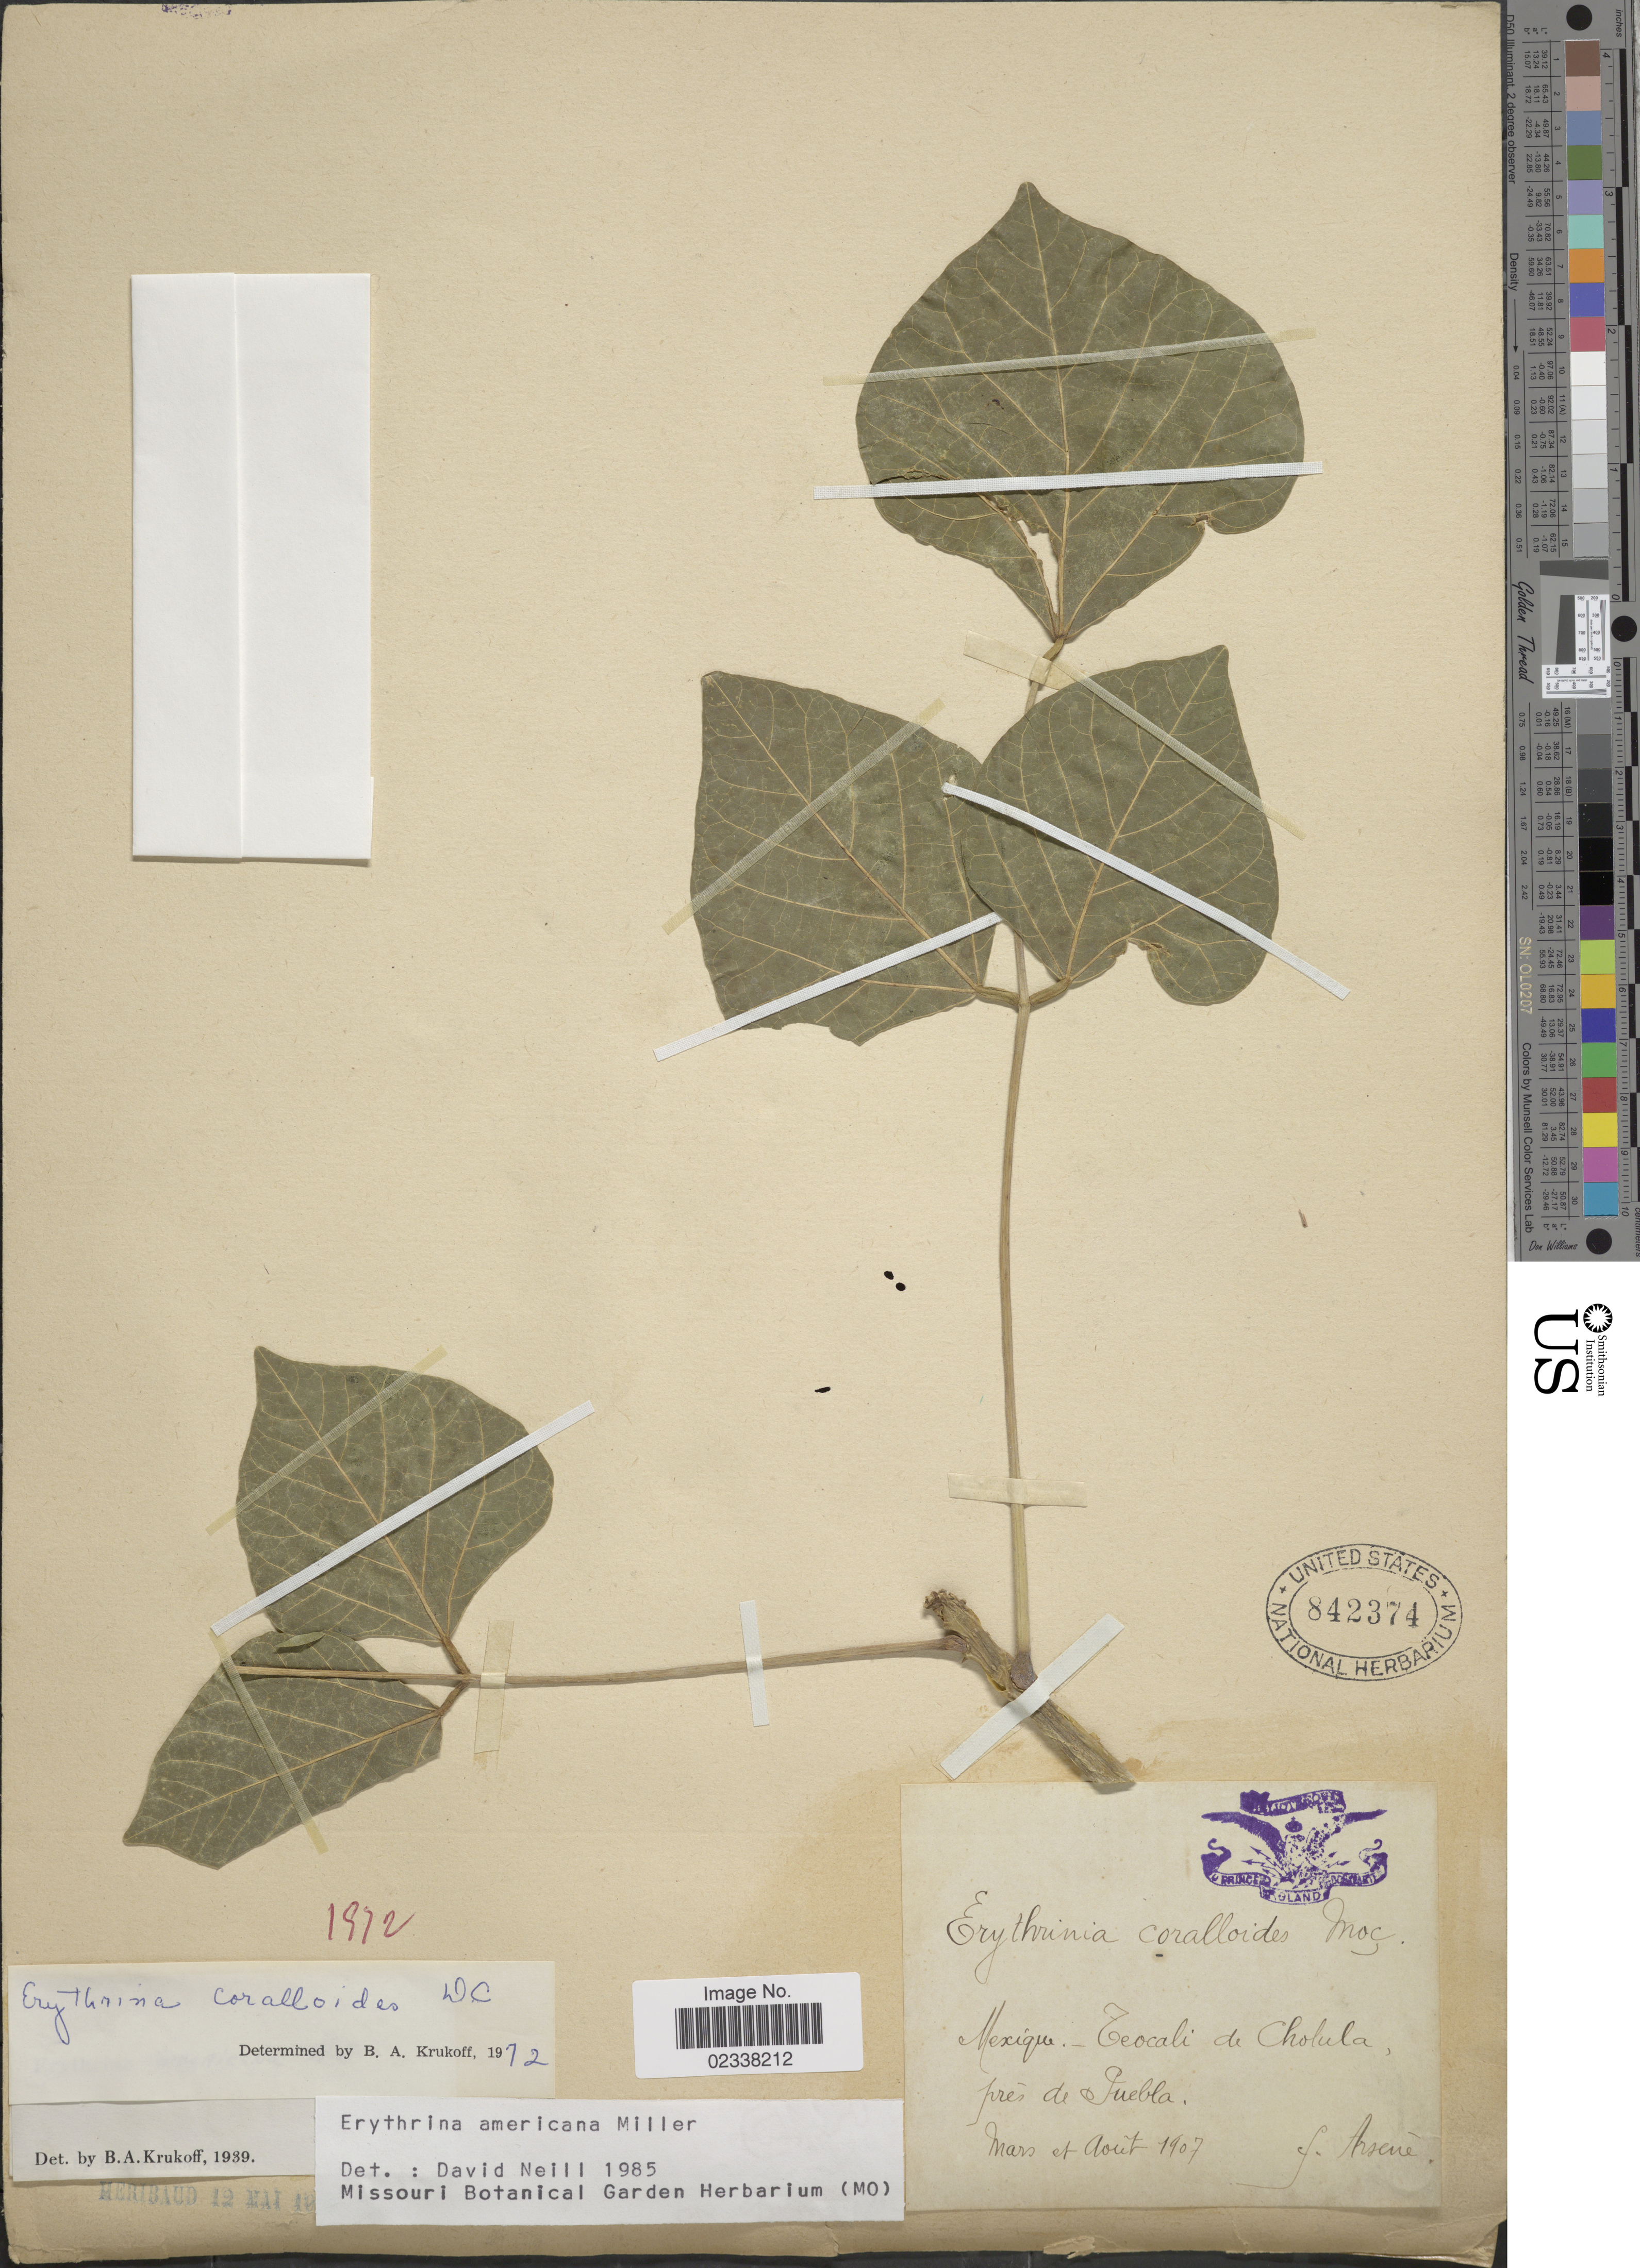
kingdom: Plantae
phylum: Tracheophyta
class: Magnoliopsida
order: Fabales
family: Fabaceae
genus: Erythrina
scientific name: Erythrina americana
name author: Mill.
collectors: F. Arsène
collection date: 1907-03/1907-08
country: Mexico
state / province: Puebla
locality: Teocali de Cholula, prés de Puebla [Teocalli de Cholula, near Puebla]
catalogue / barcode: US 842374